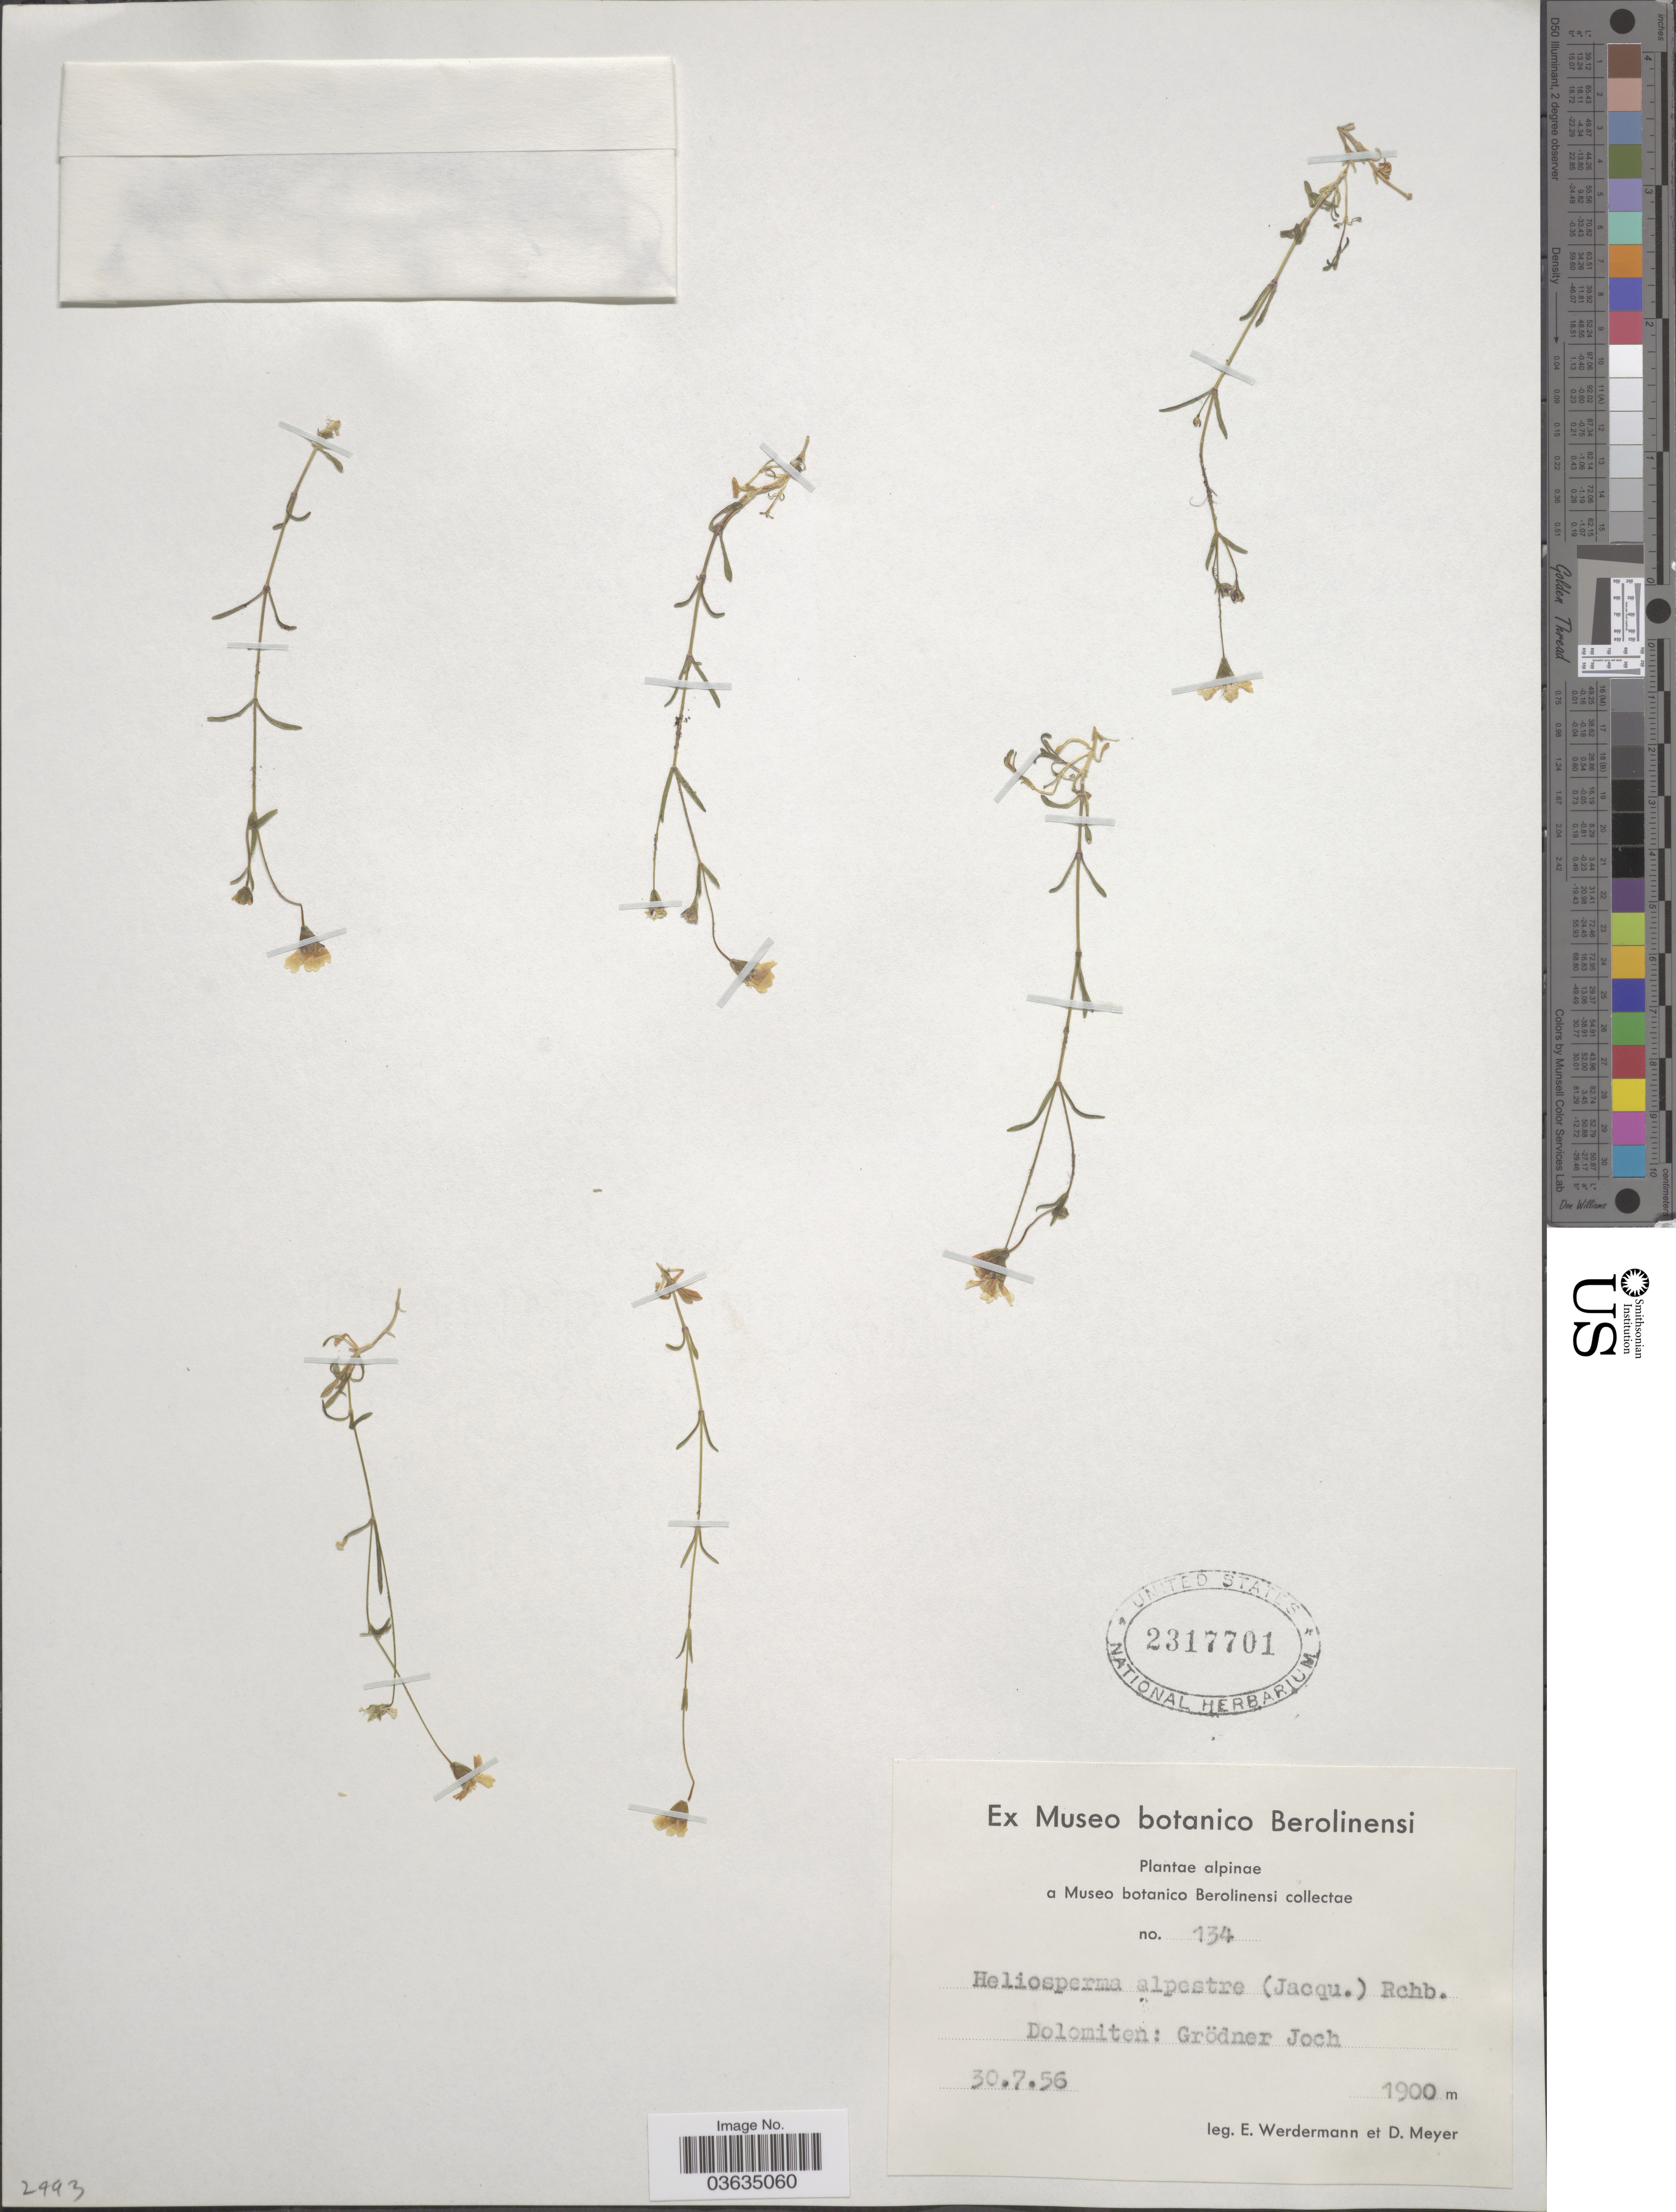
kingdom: Plantae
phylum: Tracheophyta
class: Magnoliopsida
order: Caryophyllales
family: Caryophyllaceae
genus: Heliosperma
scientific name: Heliosperma alpestre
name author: (Jacq.) Rchb.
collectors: E. Werdermann & D. Meyer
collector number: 134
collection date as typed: Transcribed d/m/y: 30/7/56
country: Italy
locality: Dolomiten: Grödner Joch.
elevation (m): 1900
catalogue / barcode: US 2317701